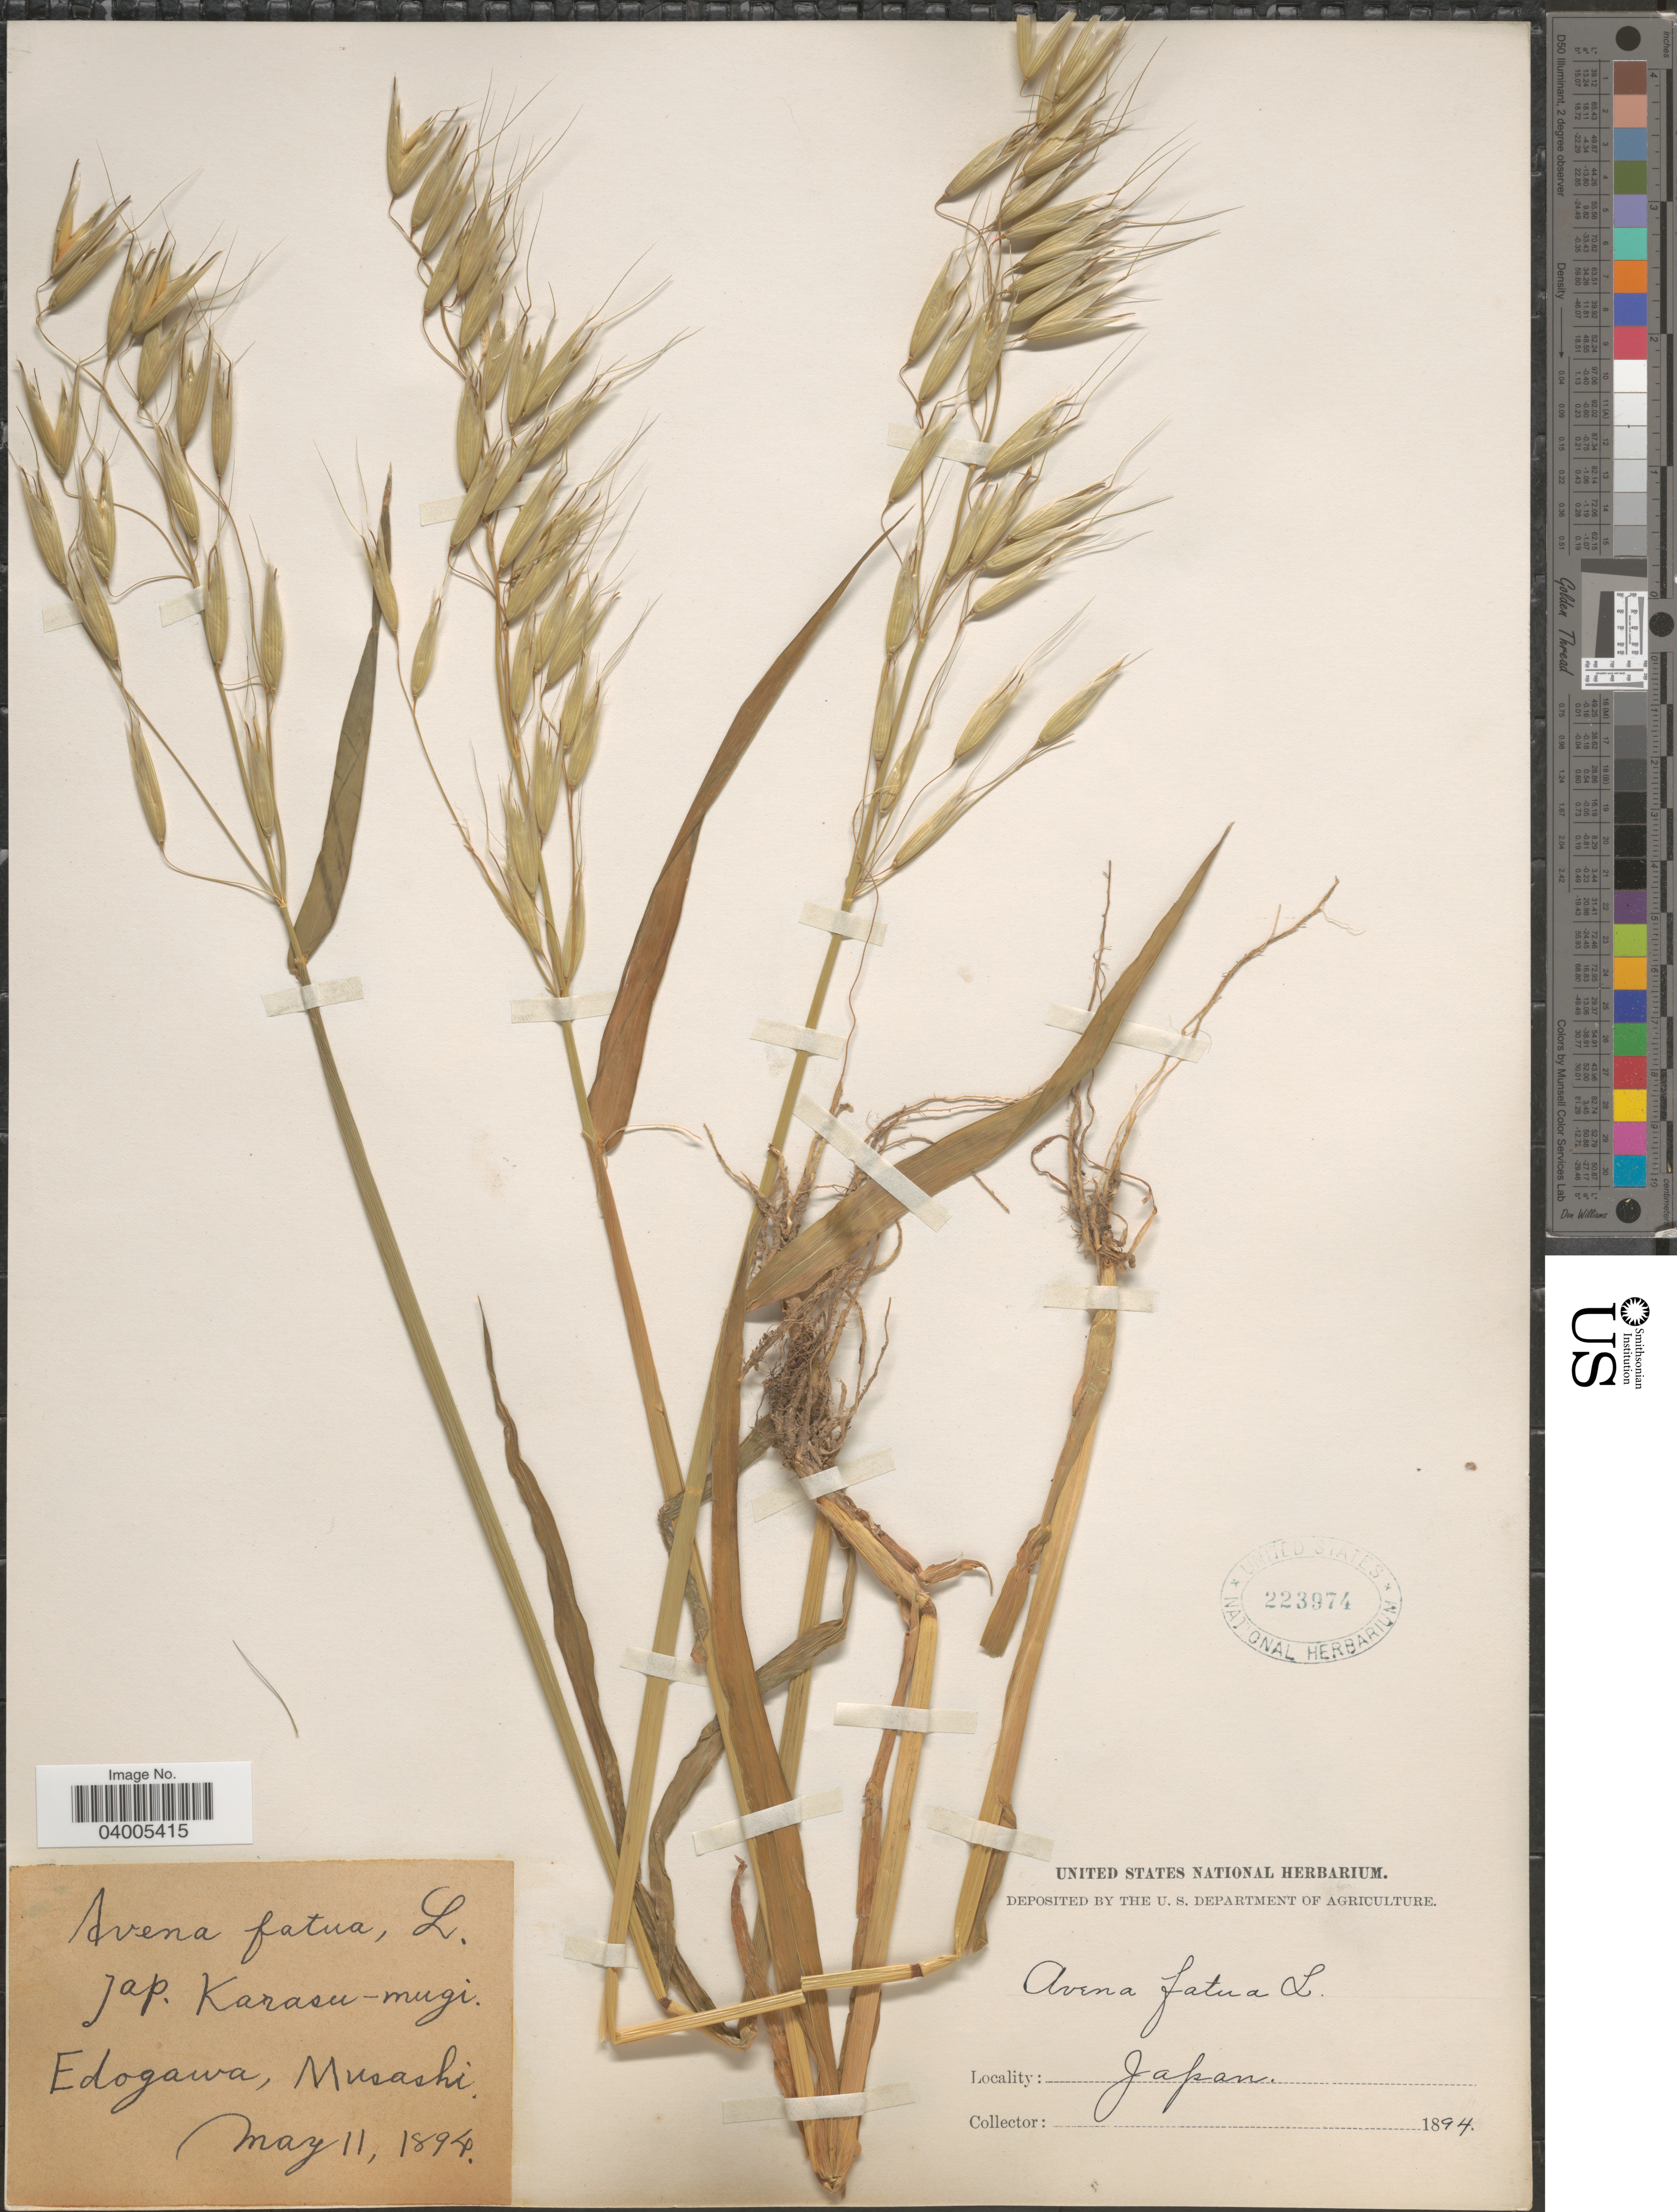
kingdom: Plantae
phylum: Tracheophyta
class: Liliopsida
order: Poales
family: Poaceae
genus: Avena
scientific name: Avena fatua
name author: L.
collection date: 1894-05-11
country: Japan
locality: Edogawa, Musashi.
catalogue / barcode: US 223974